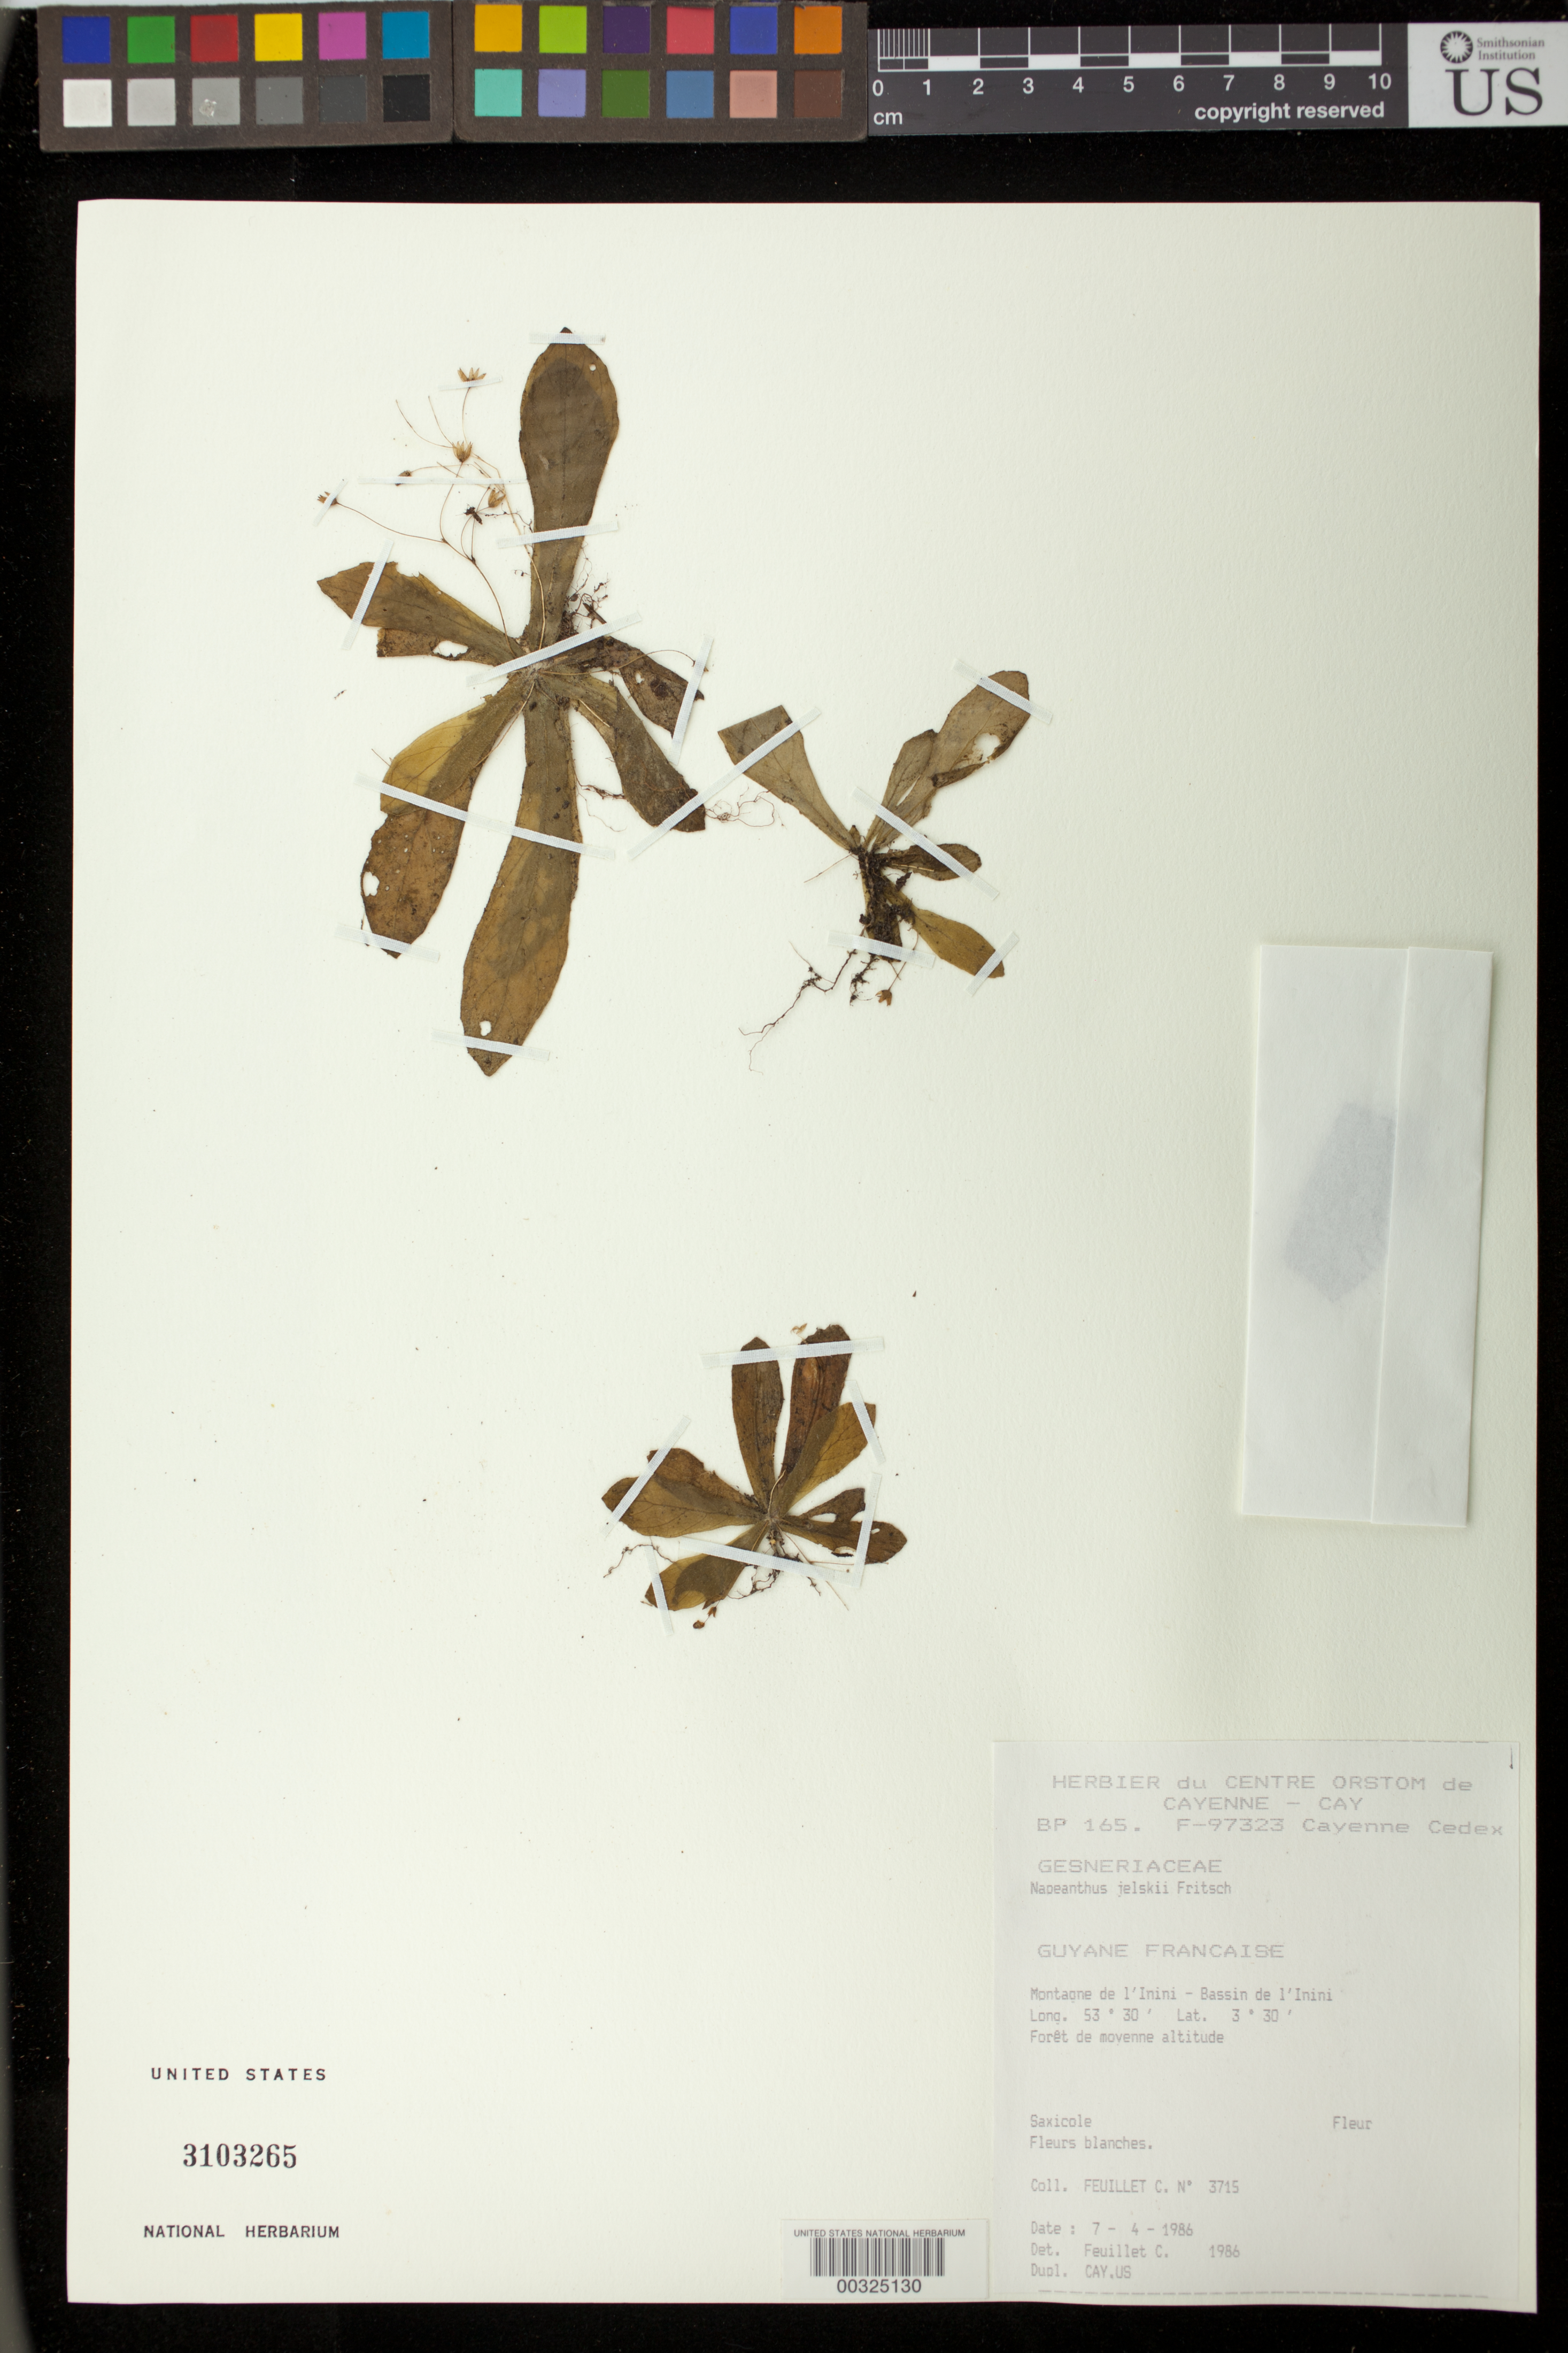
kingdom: Plantae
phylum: Tracheophyta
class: Magnoliopsida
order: Lamiales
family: Gesneriaceae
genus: Napeanthus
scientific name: Napeanthus jelskii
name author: Fritsch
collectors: C. Feuillet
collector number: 3715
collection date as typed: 07 Apr 1986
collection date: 1986-04-07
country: French Guiana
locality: Montagne de l'Inini - Bassin de l'Inini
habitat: Forêt de moyenne altitude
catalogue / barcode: US 3103265